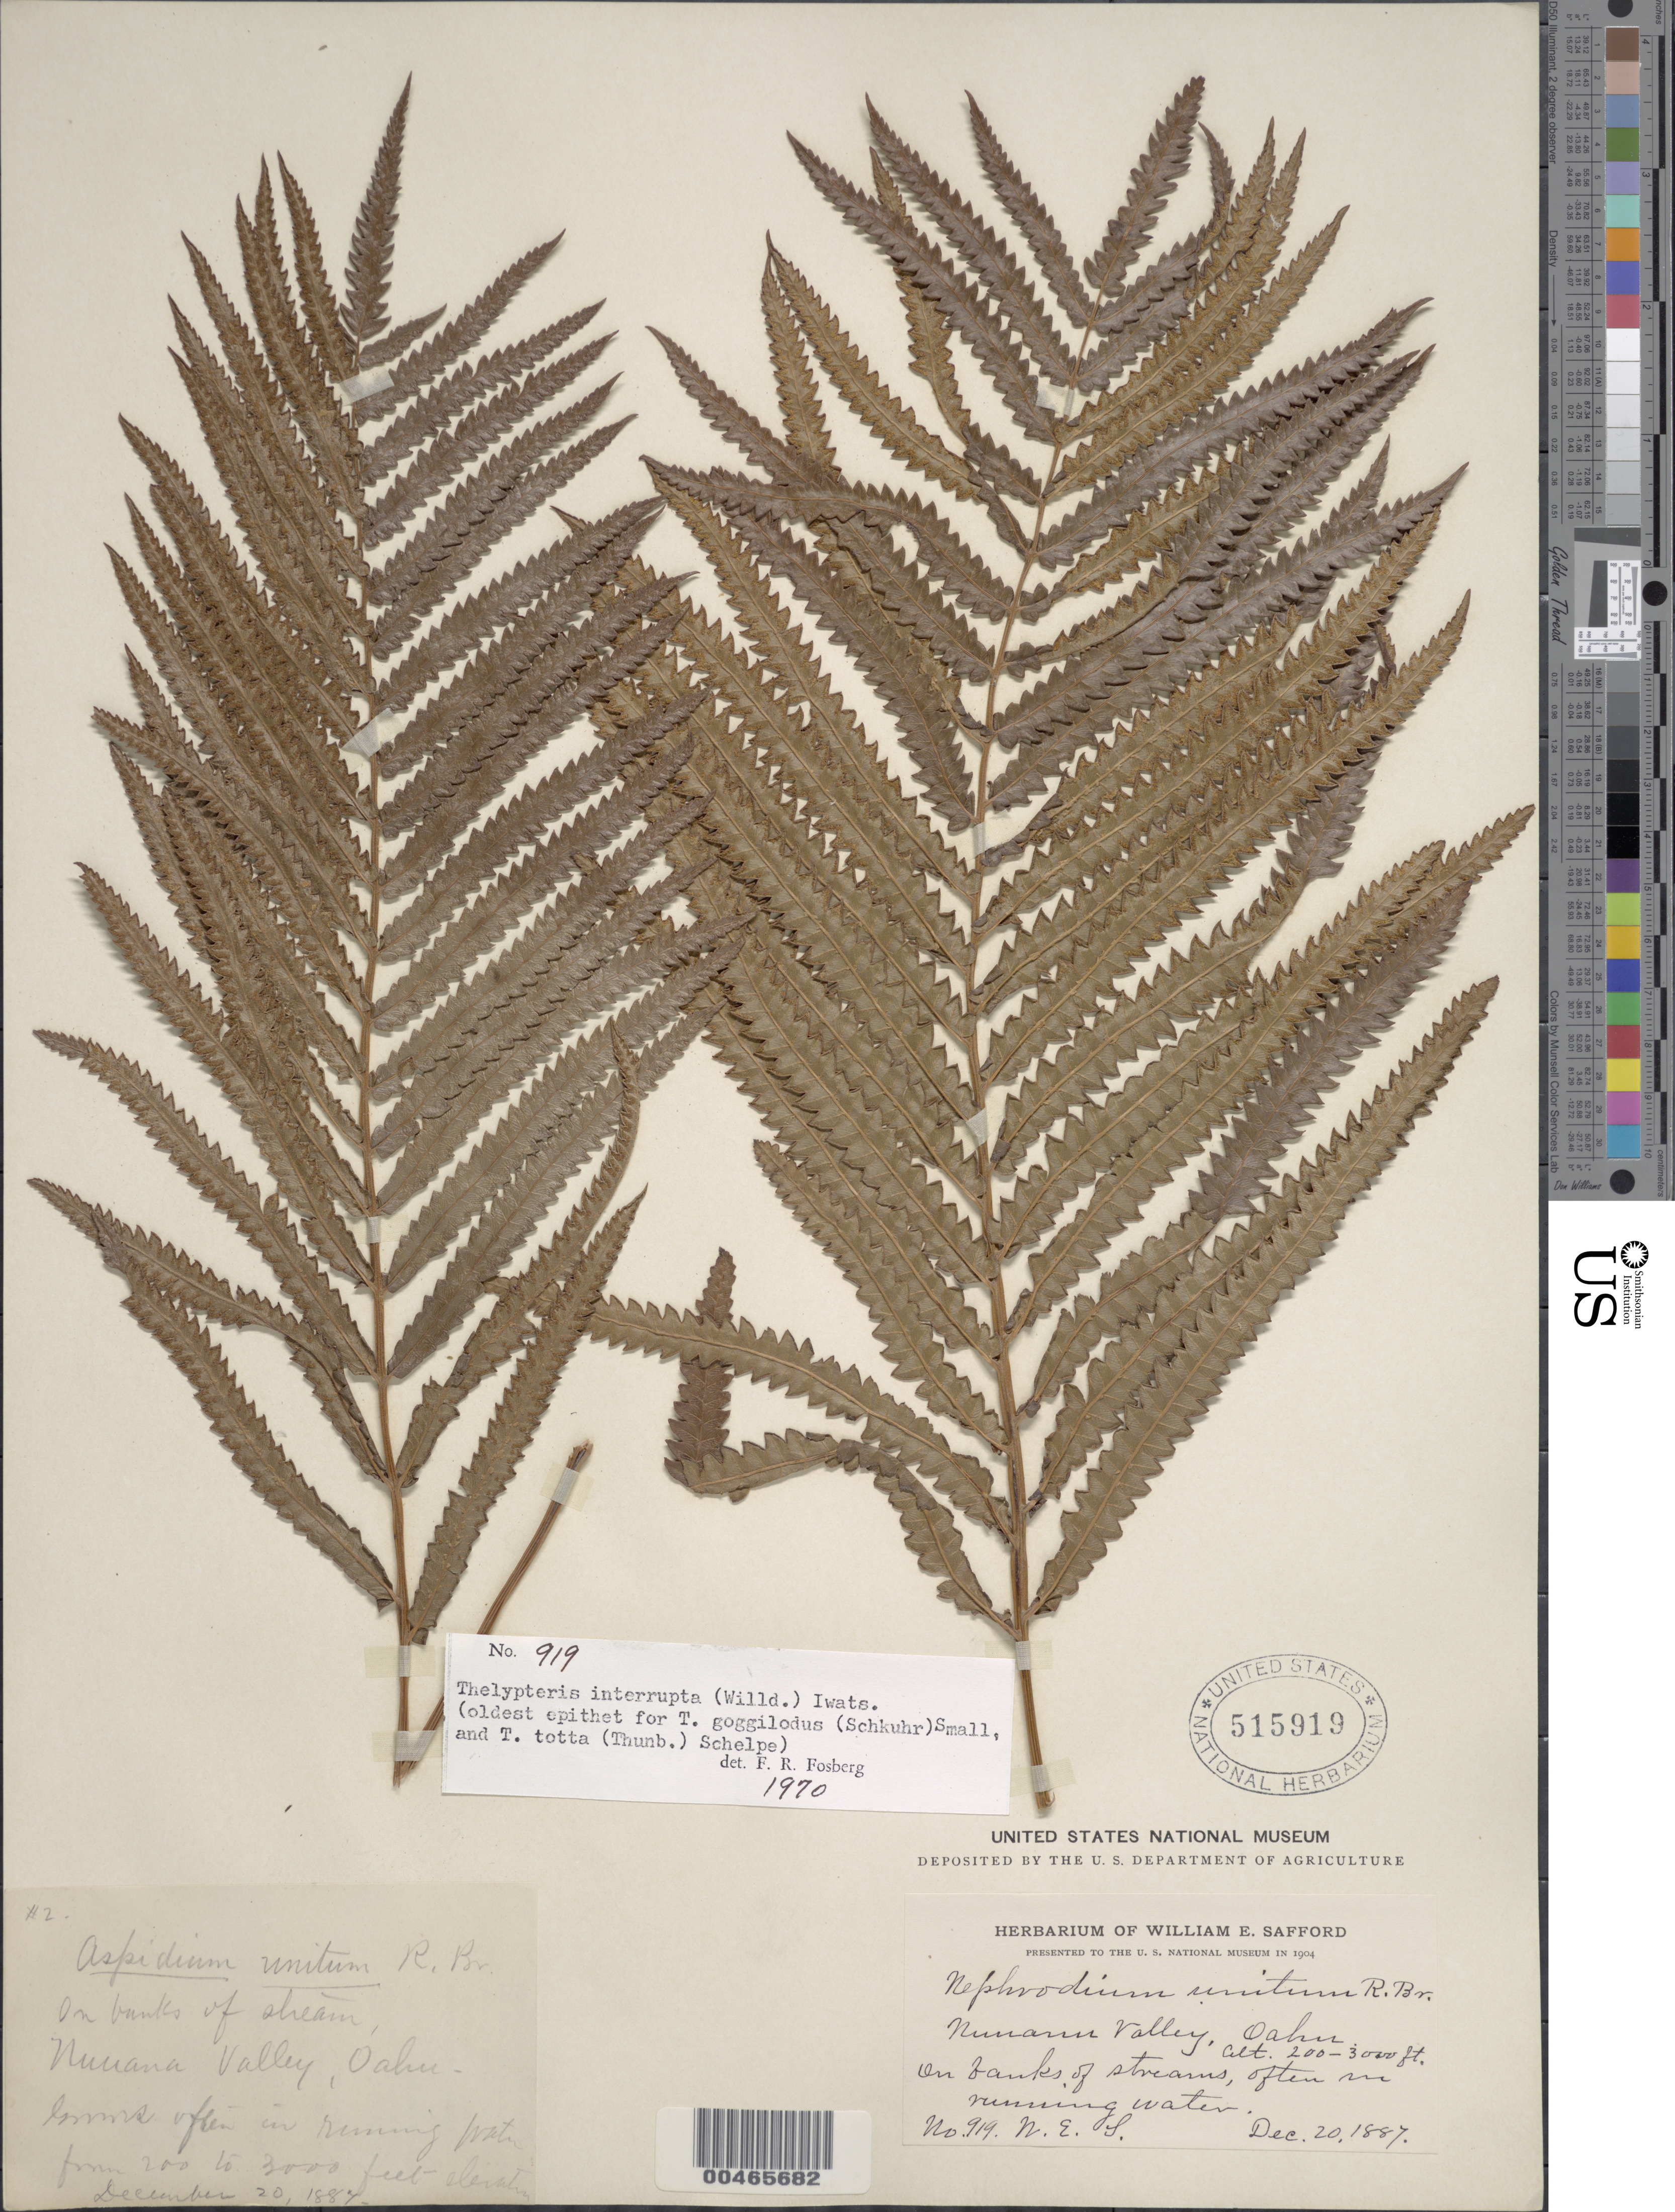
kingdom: Plantae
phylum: Tracheophyta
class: Polypodiopsida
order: Polypodiales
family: Thelypteridaceae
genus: Cyclosorus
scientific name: Cyclosorus interruptus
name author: (Willd.) H. Itô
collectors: W. E. Safford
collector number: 919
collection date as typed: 20 Dec 1887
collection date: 1887-12-20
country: United States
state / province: Hawaii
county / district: Honolulu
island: Oahu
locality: Nuuanu Valley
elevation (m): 61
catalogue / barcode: US 515919